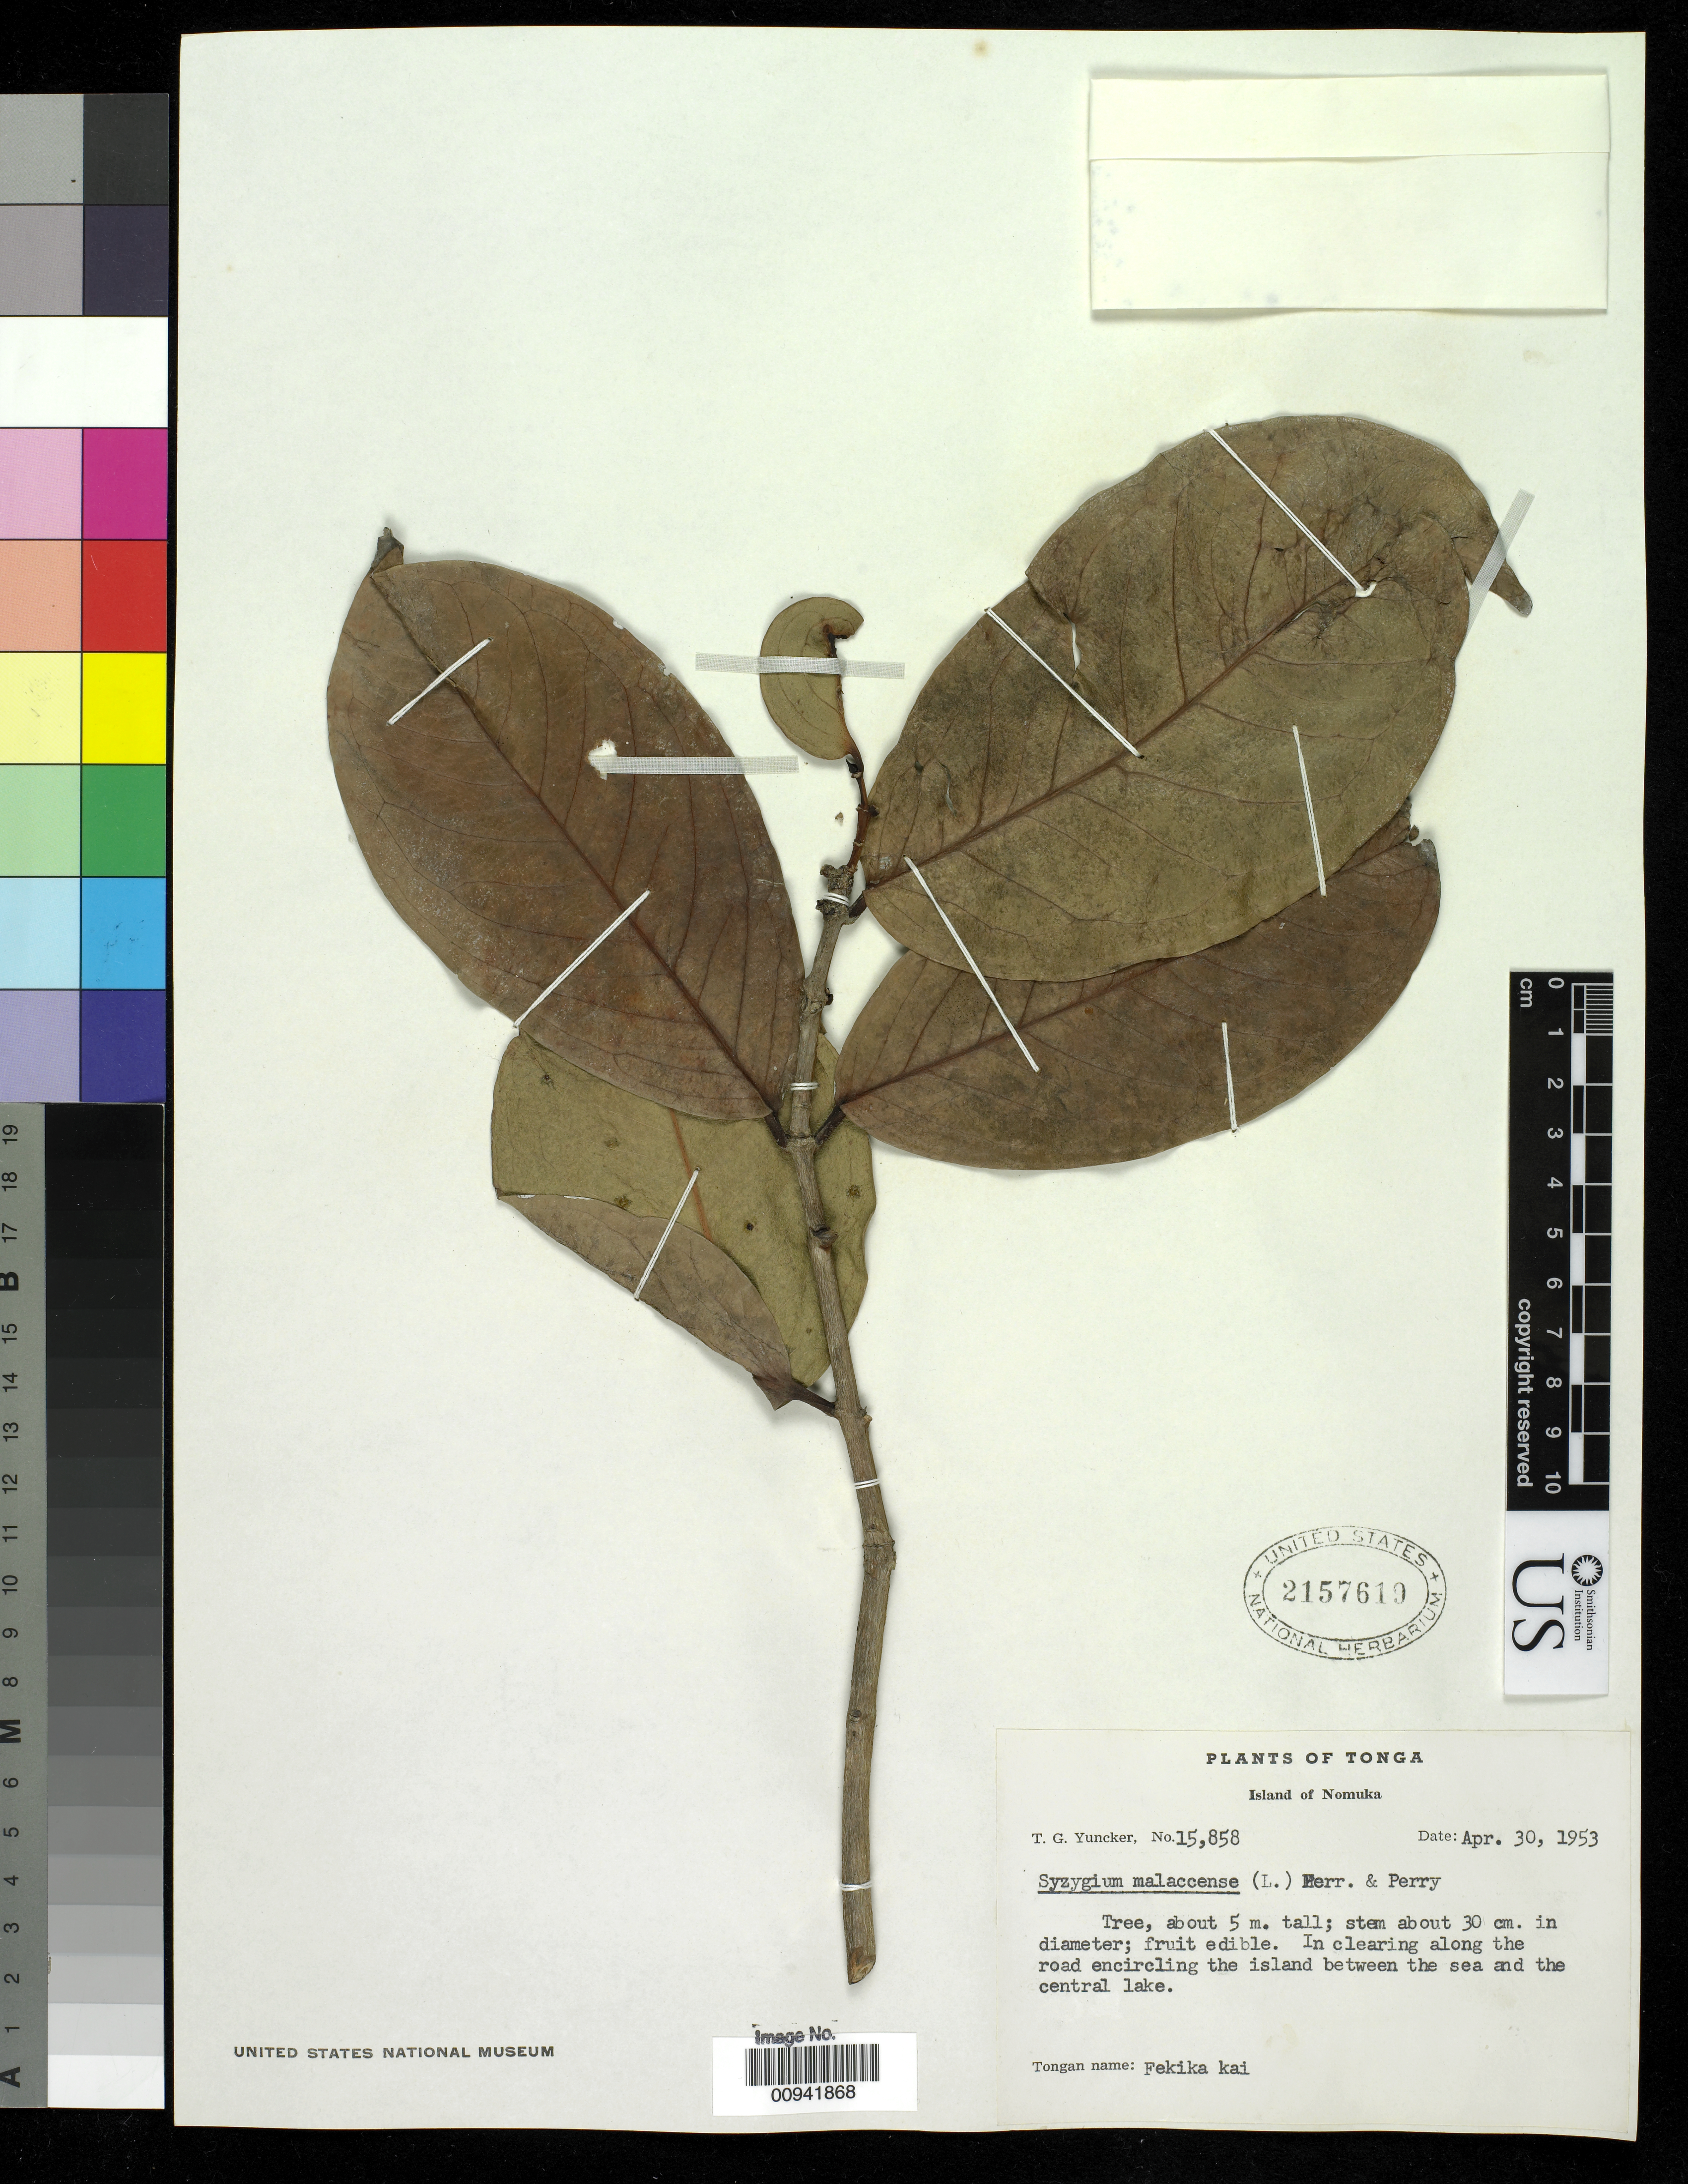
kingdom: Plantae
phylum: Tracheophyta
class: Magnoliopsida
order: Myrtales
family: Myrtaceae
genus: Syzygium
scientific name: Syzygium malaccense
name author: (L.) Merr. & L.M. Perry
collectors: T. G. Yuncker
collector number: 15858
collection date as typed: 30 Apr 1953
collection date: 1953-04-30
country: Tonga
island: Nomuka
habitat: In clearing alson the road encircling the island between the sea and the central lake.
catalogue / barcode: US 2157619